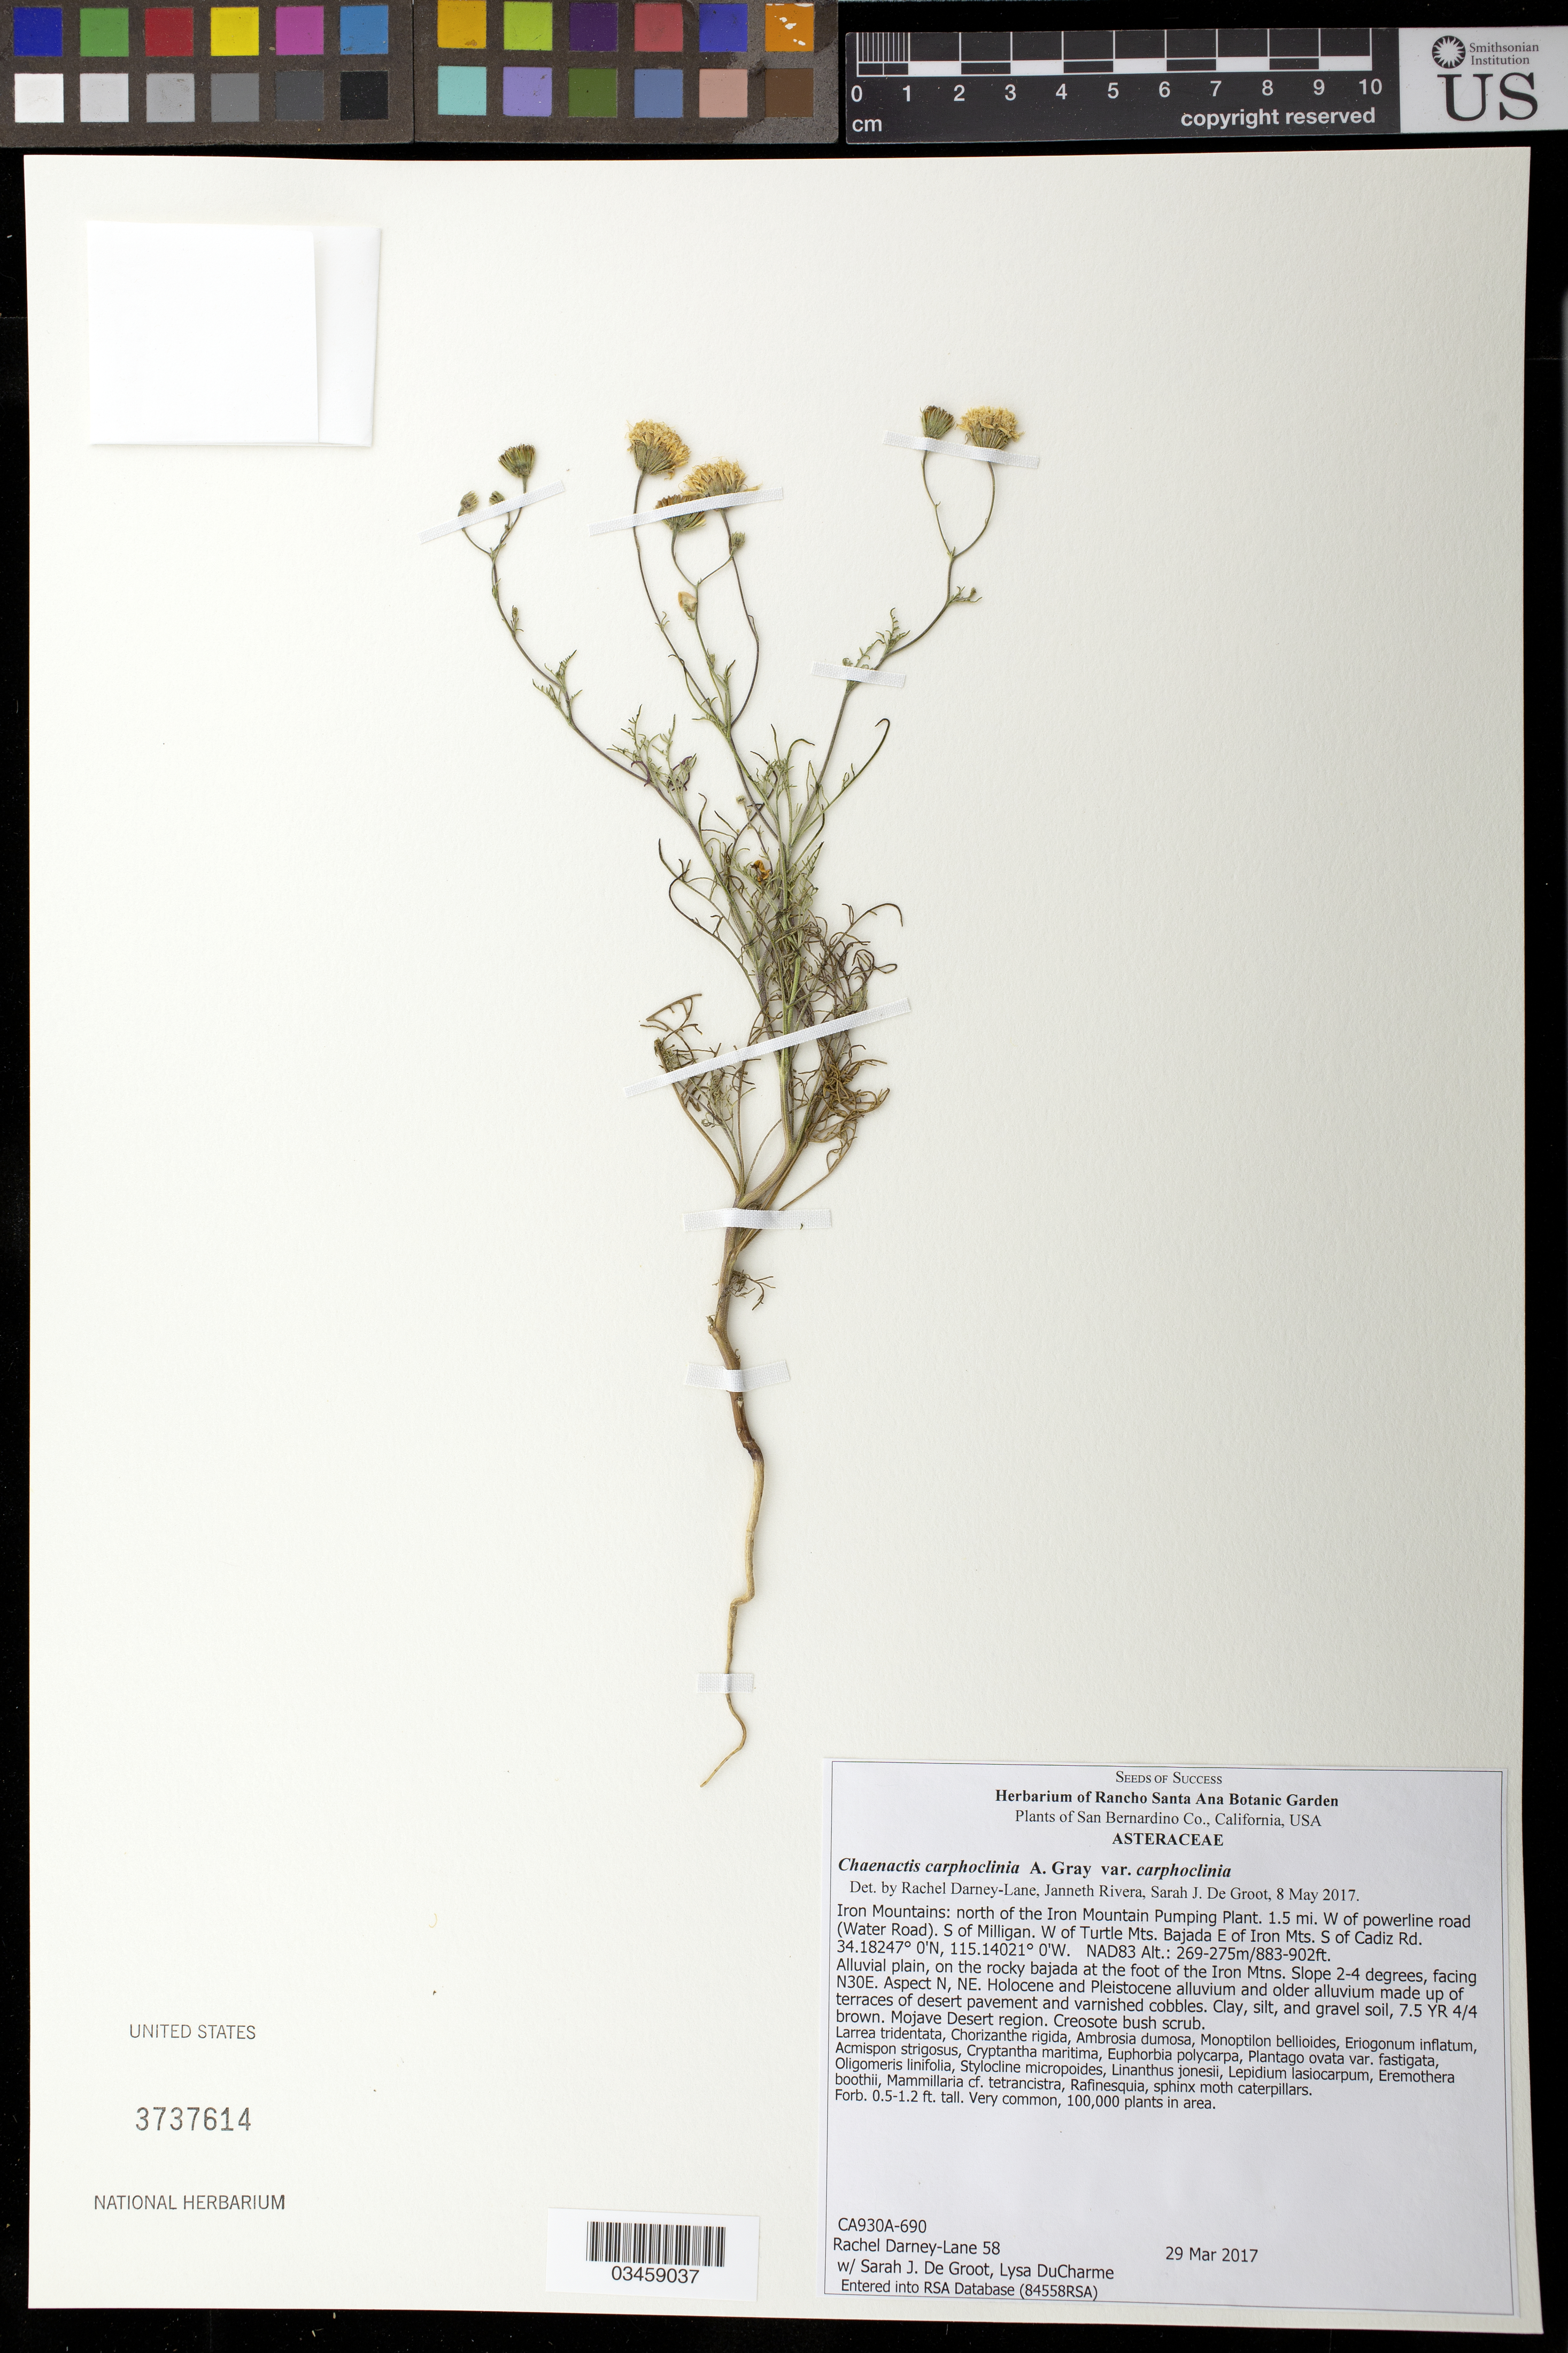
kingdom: Plantae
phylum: Tracheophyta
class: Magnoliopsida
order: Asterales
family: Asteraceae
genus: Chaenactis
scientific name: Chaenactis carphoclinia var. carphoclinia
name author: A. Gray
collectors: R. Darney-Lane, S. De Groot & L. DuCharme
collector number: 58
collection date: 2017-03-29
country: United States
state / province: California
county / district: San Bernardino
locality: Iron Mts, N of the Iron Mtn Pumping Plant, 1.5 mi. W of powerline road (Water Rd.), S of Milligan, W of Turtle Mts, Bajada E of Iron Mts S of Cadiz Road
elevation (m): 269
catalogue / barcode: US 3737614